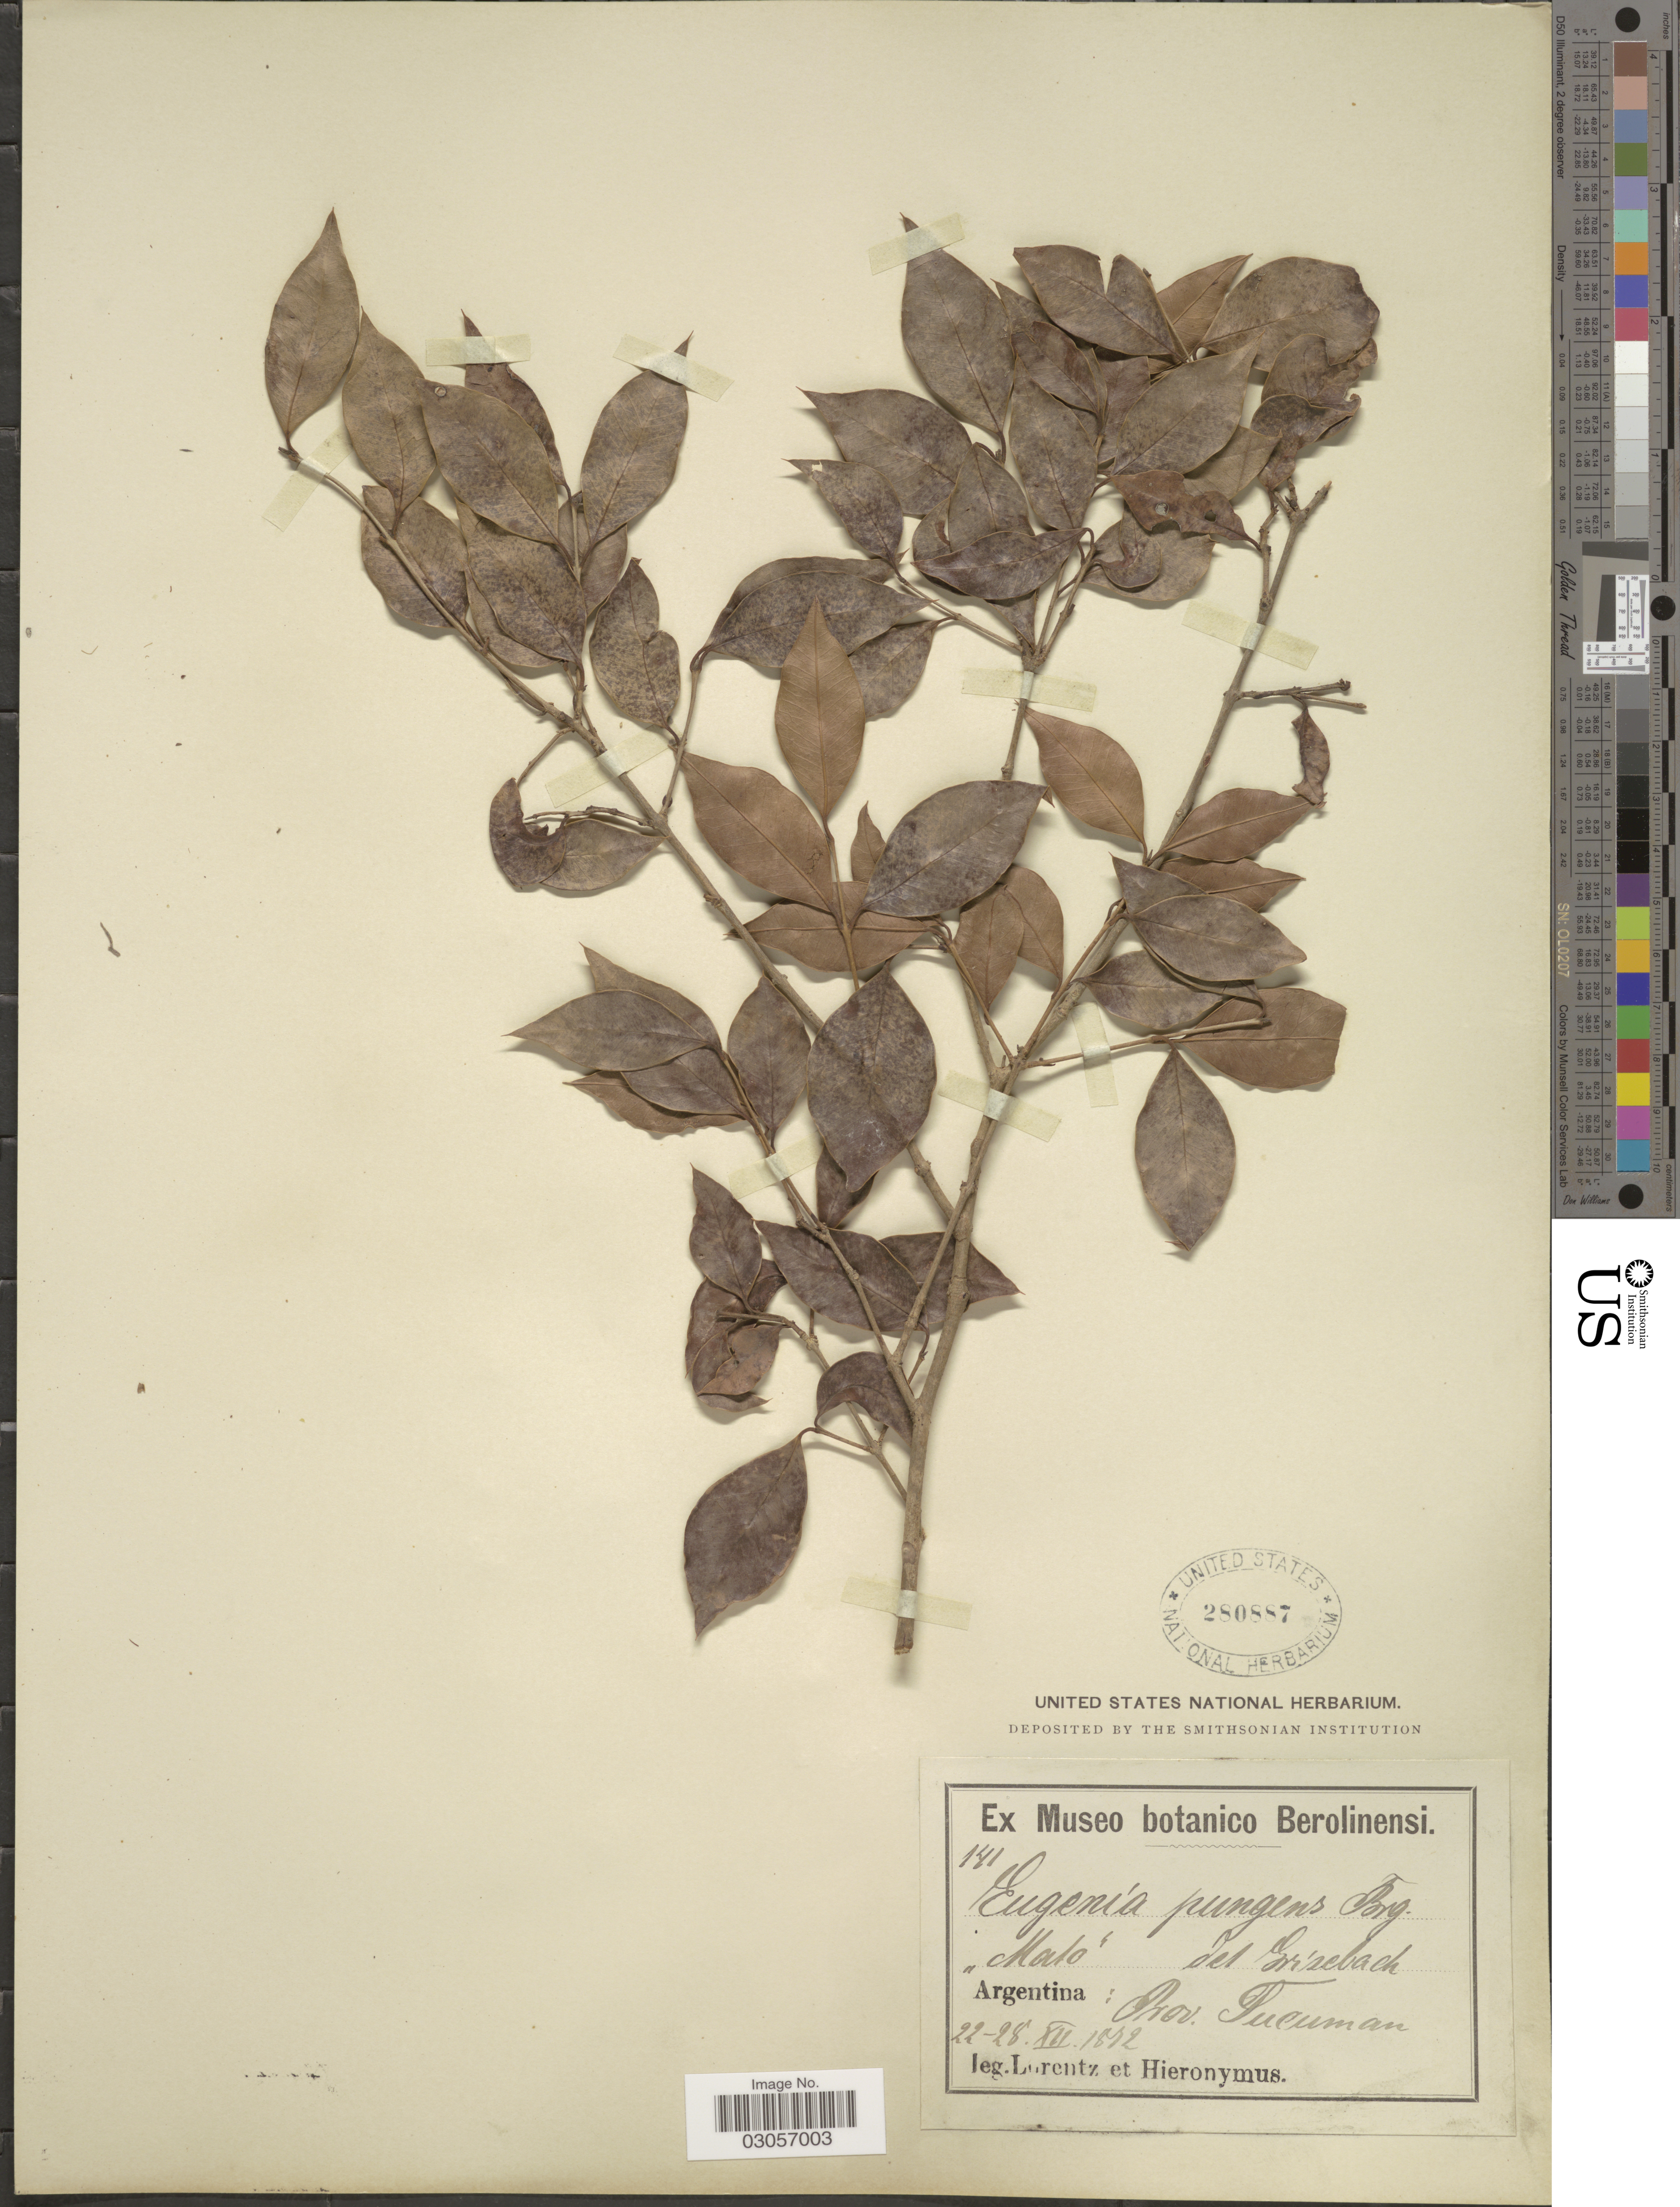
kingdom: Plantae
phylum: Tracheophyta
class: Magnoliopsida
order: Myrtales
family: Myrtaceae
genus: Myrcianthes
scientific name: Myrcianthes pungens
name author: (O. Berg) D. Legrand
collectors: -. Lorentz & -. Hieronymus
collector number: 141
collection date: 1872-12-22/1872-12-28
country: Argentina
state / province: Tucuman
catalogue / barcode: US 280887